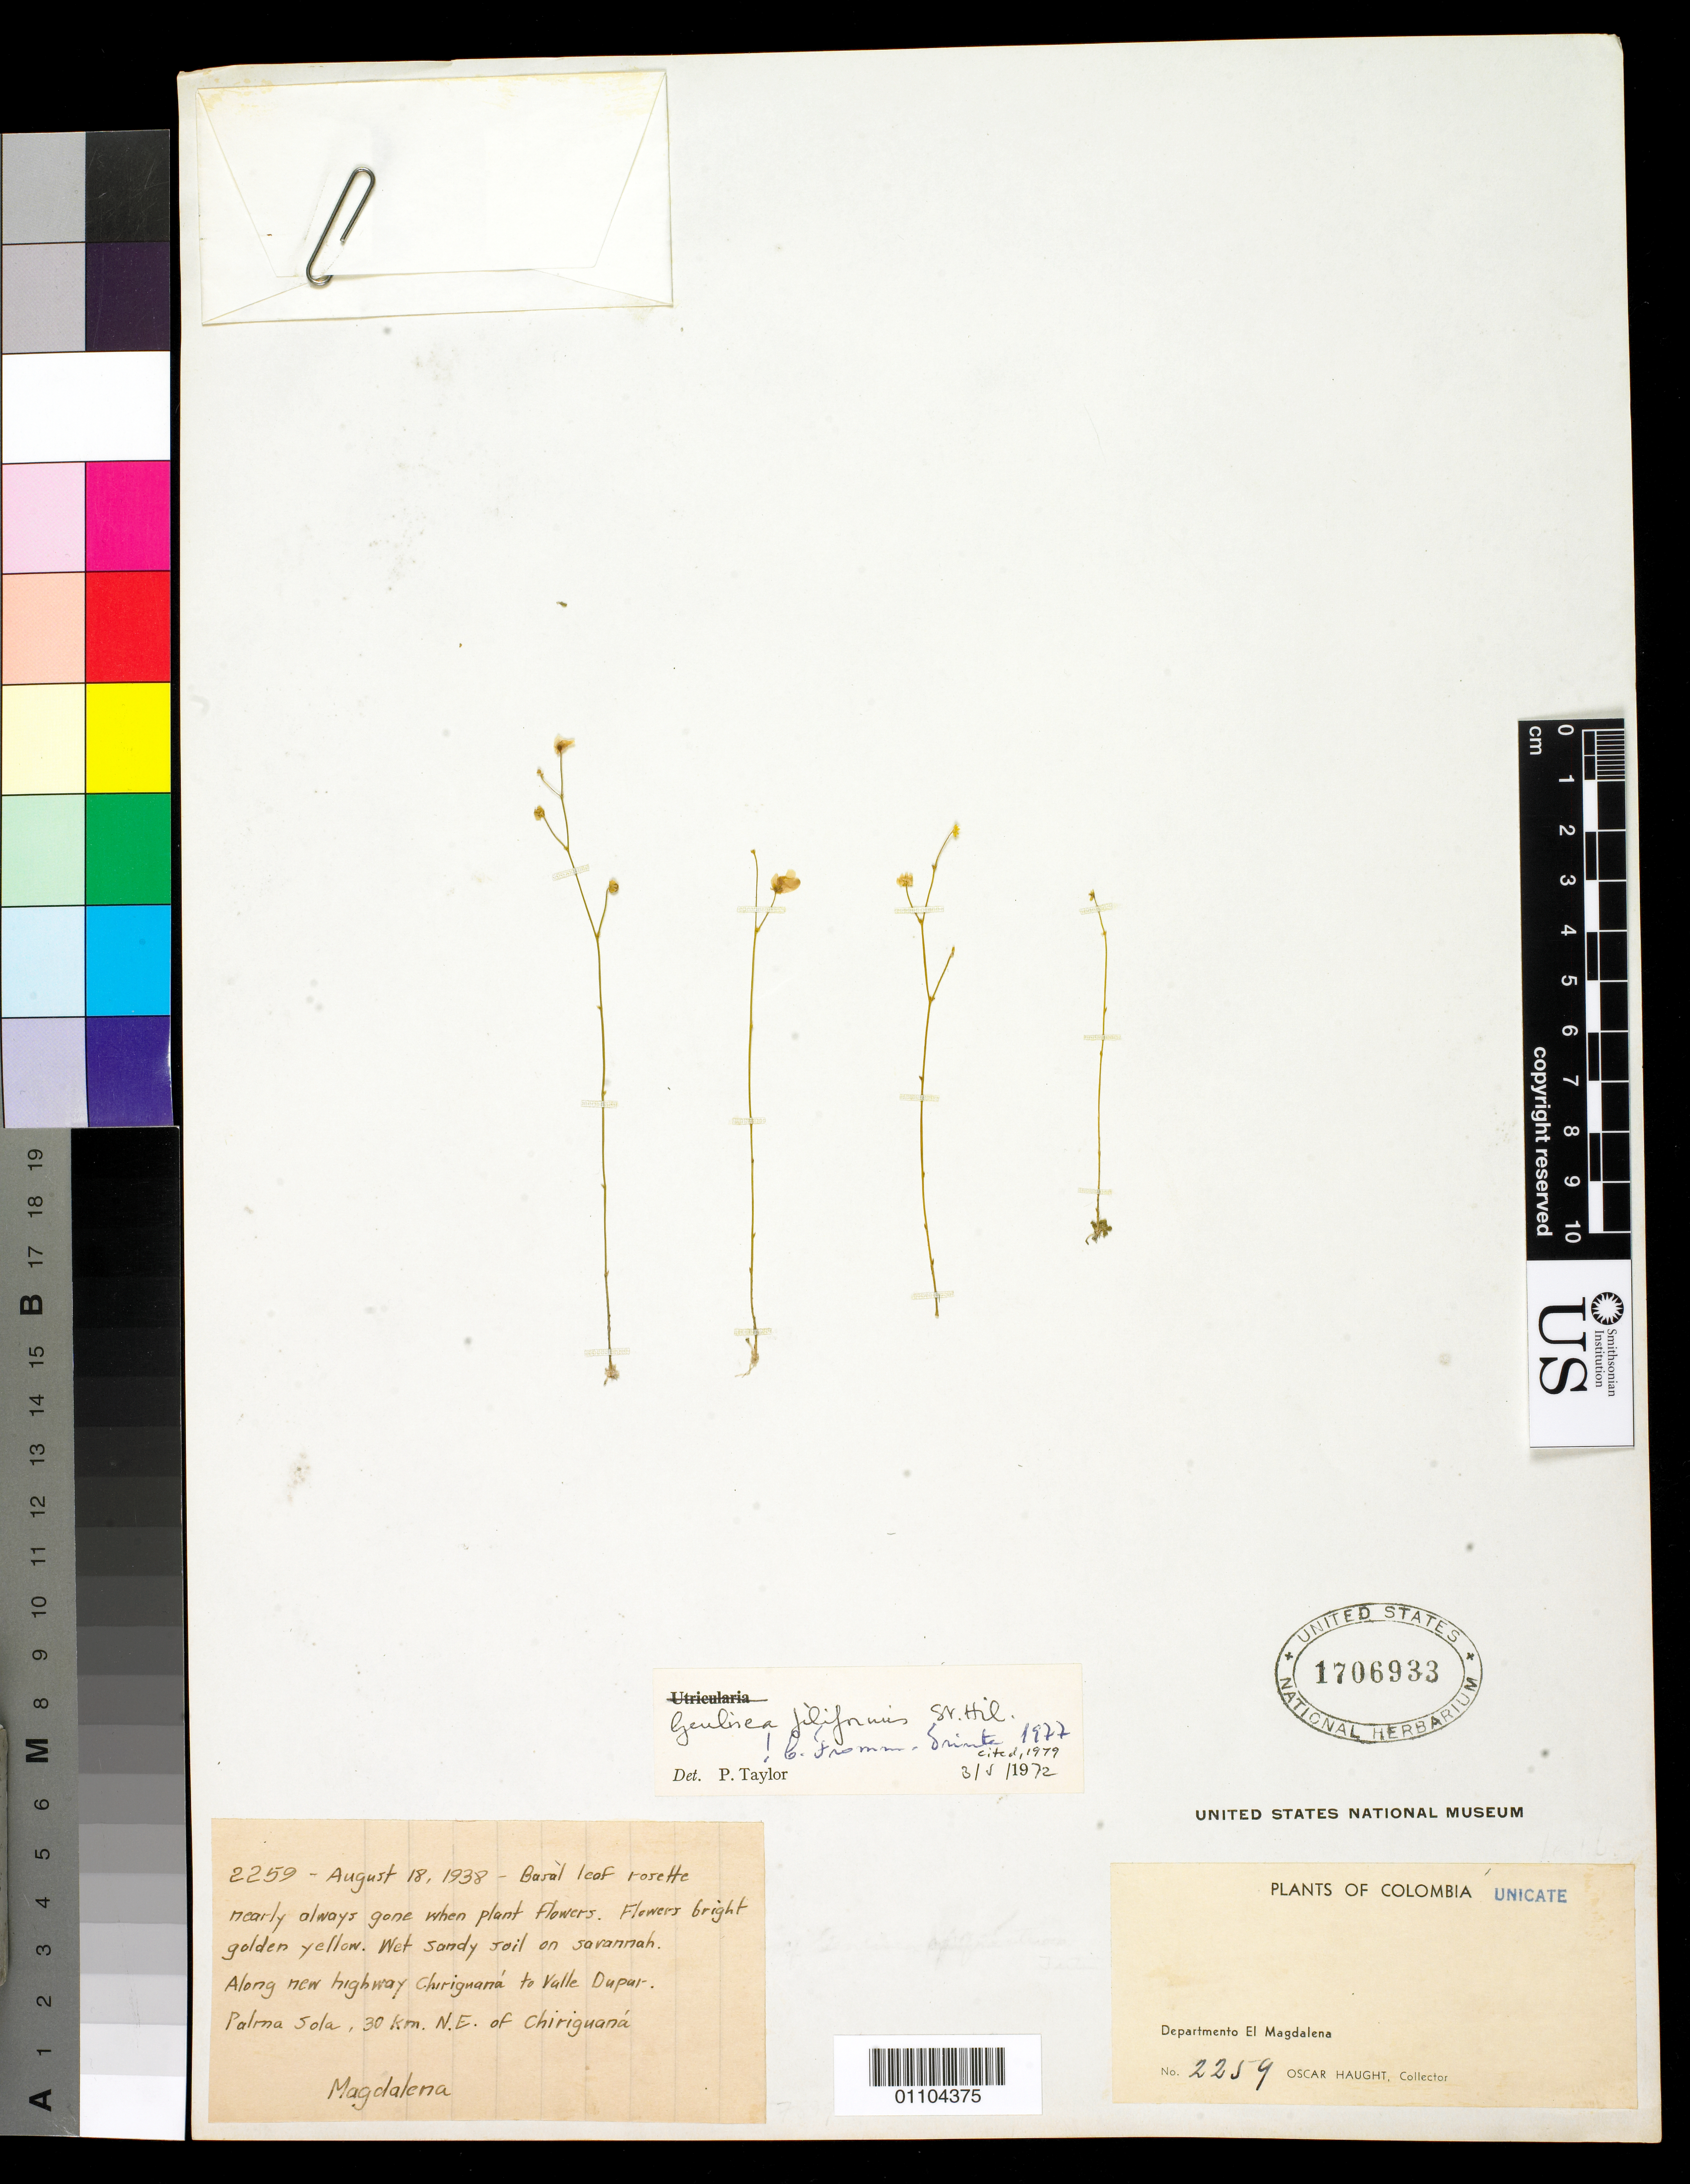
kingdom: Plantae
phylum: Tracheophyta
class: Magnoliopsida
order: Lamiales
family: Lentibulariaceae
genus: Genlisea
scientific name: Genlisea filiformis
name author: A. St.-Hil.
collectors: O. Haught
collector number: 2259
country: Colombia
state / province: Magdalena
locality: Along new highway Chiriguana to Valle Dupar-Palma Sola, NE of Chiriguana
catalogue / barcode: US 1706933